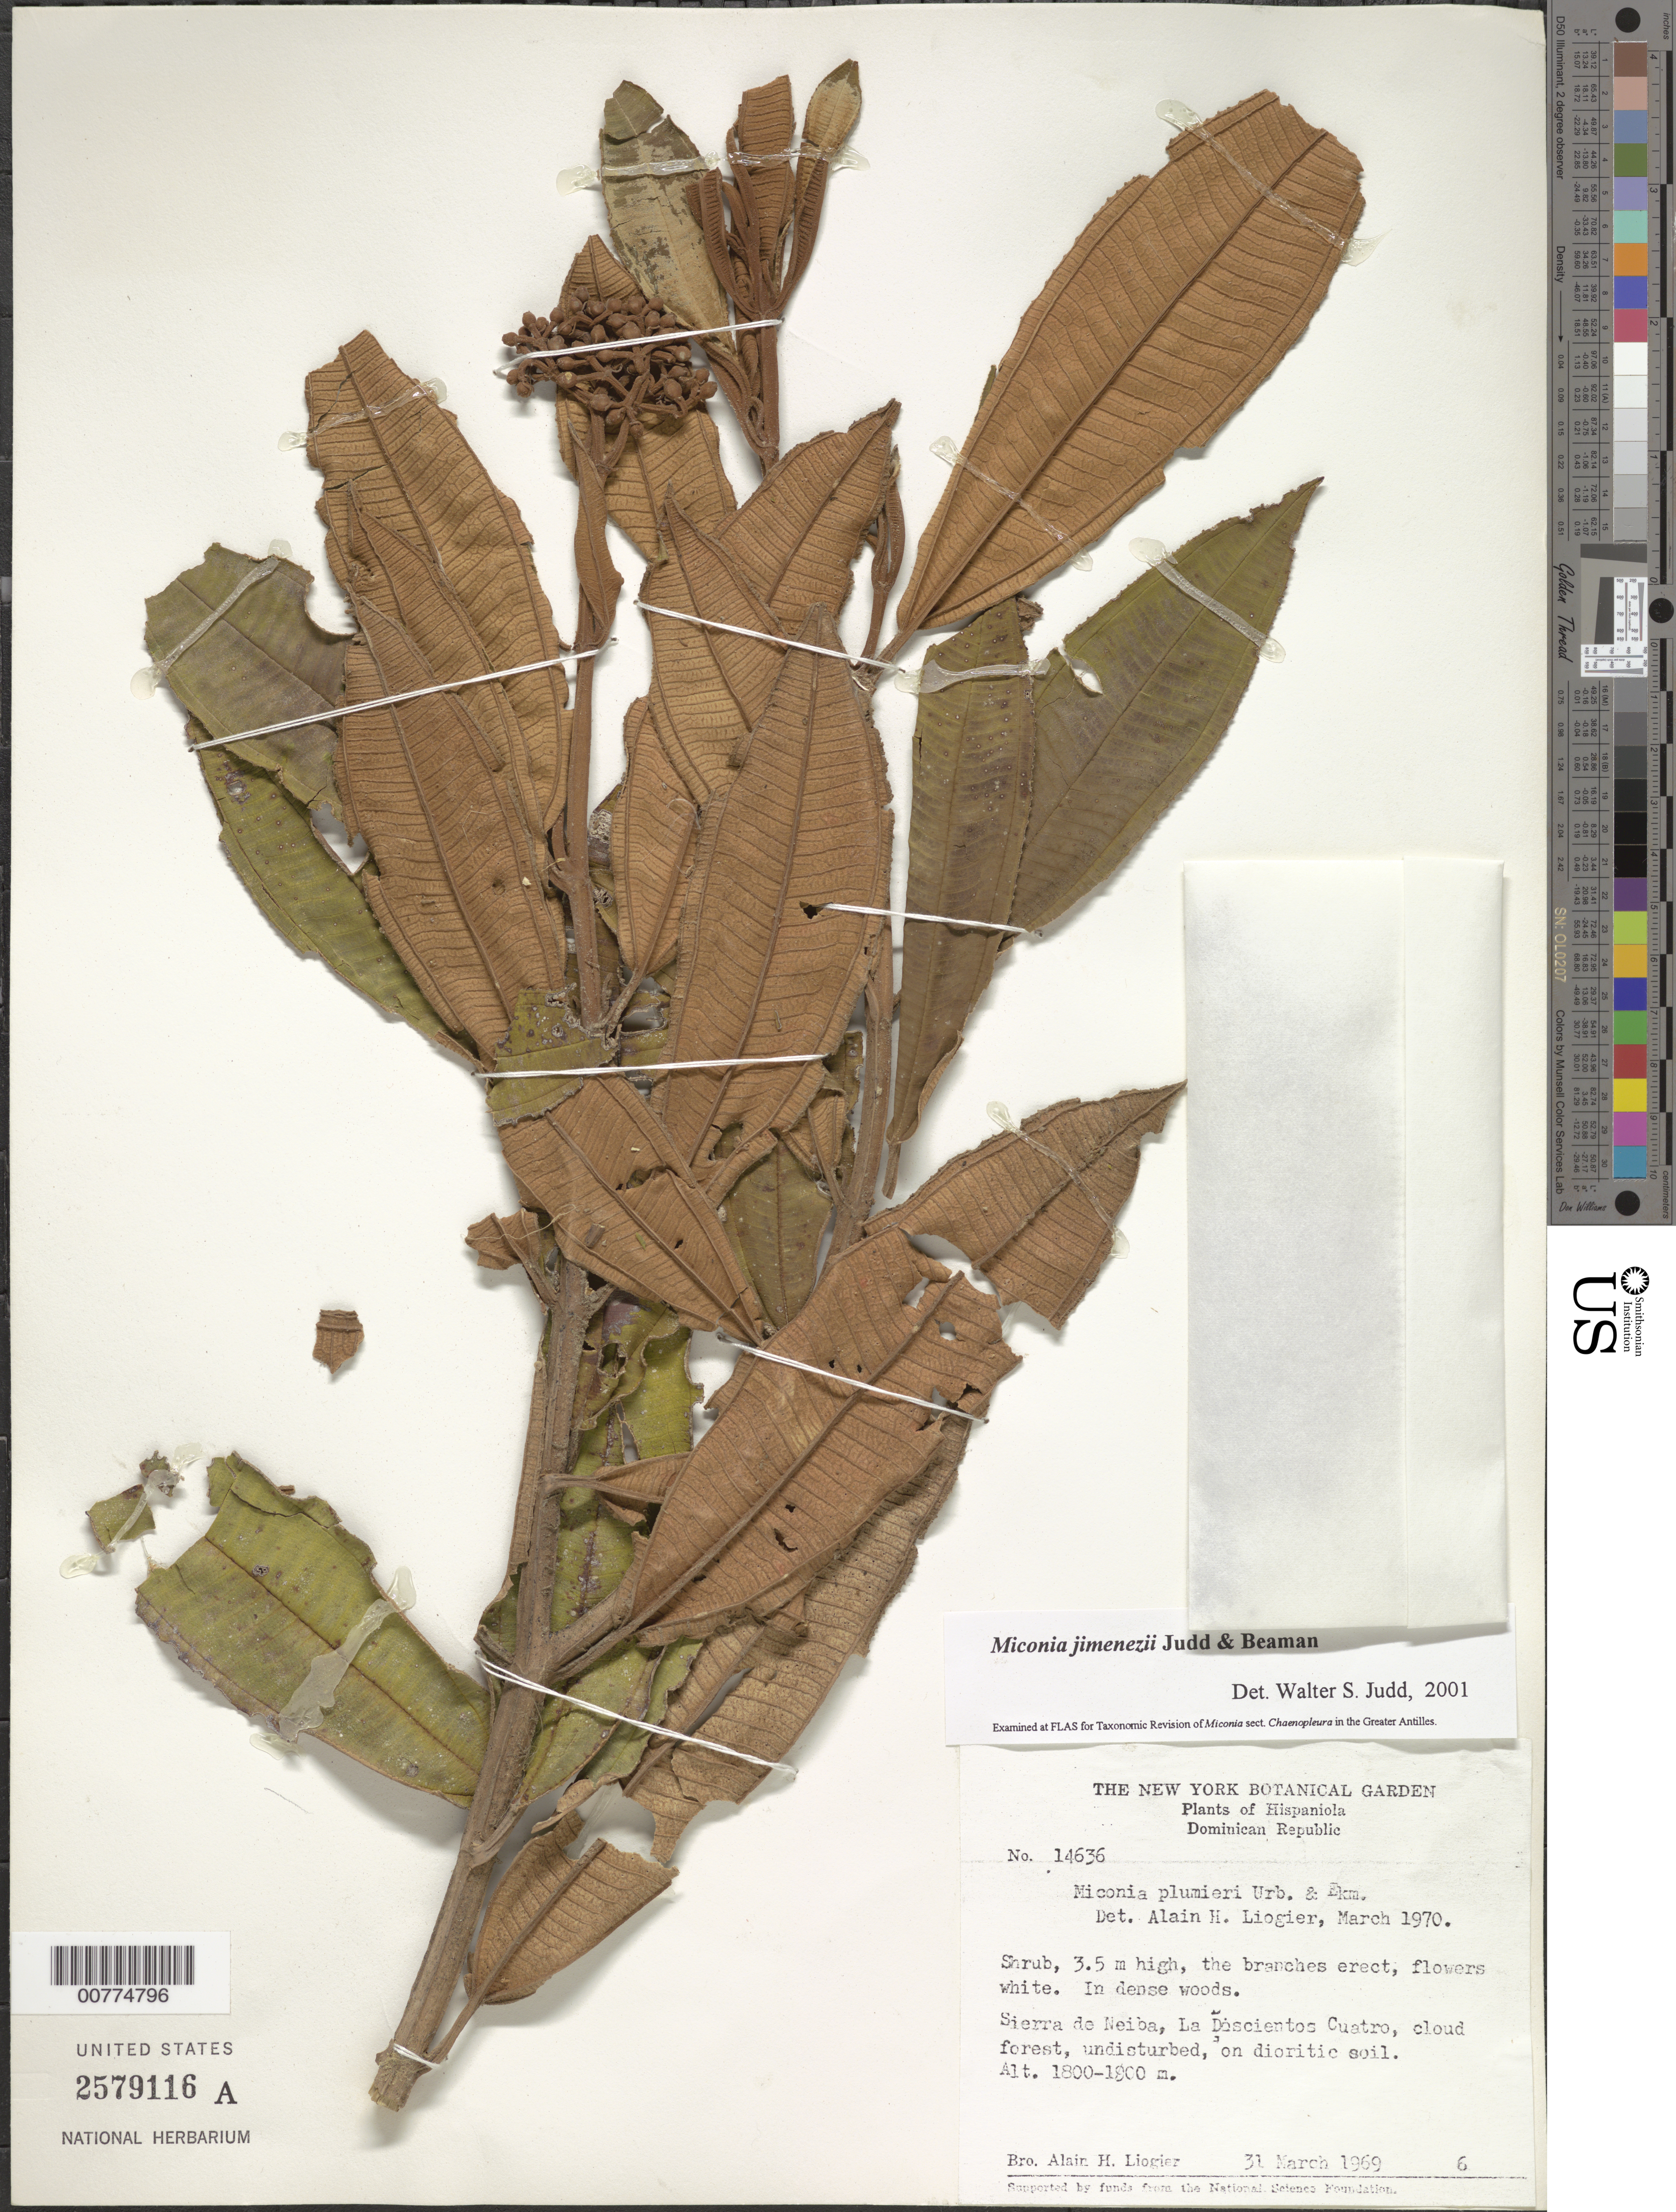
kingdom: Plantae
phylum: Tracheophyta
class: Magnoliopsida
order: Myrtales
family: Melastomataceae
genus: Miconia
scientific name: Miconia jimenezii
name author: Judd & R.S. Beaman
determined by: Judd, Walter S.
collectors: A. H. Liogier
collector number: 14636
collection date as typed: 31 Mar 1969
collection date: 1969-03-31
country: Dominican Republic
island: Hispaniola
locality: Sierra de Neiba, La Doscientos Cuatro.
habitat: Cloud forest, undisturbed, in dense woods, on dioritic soil.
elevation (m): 1800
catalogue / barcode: US 2579116A